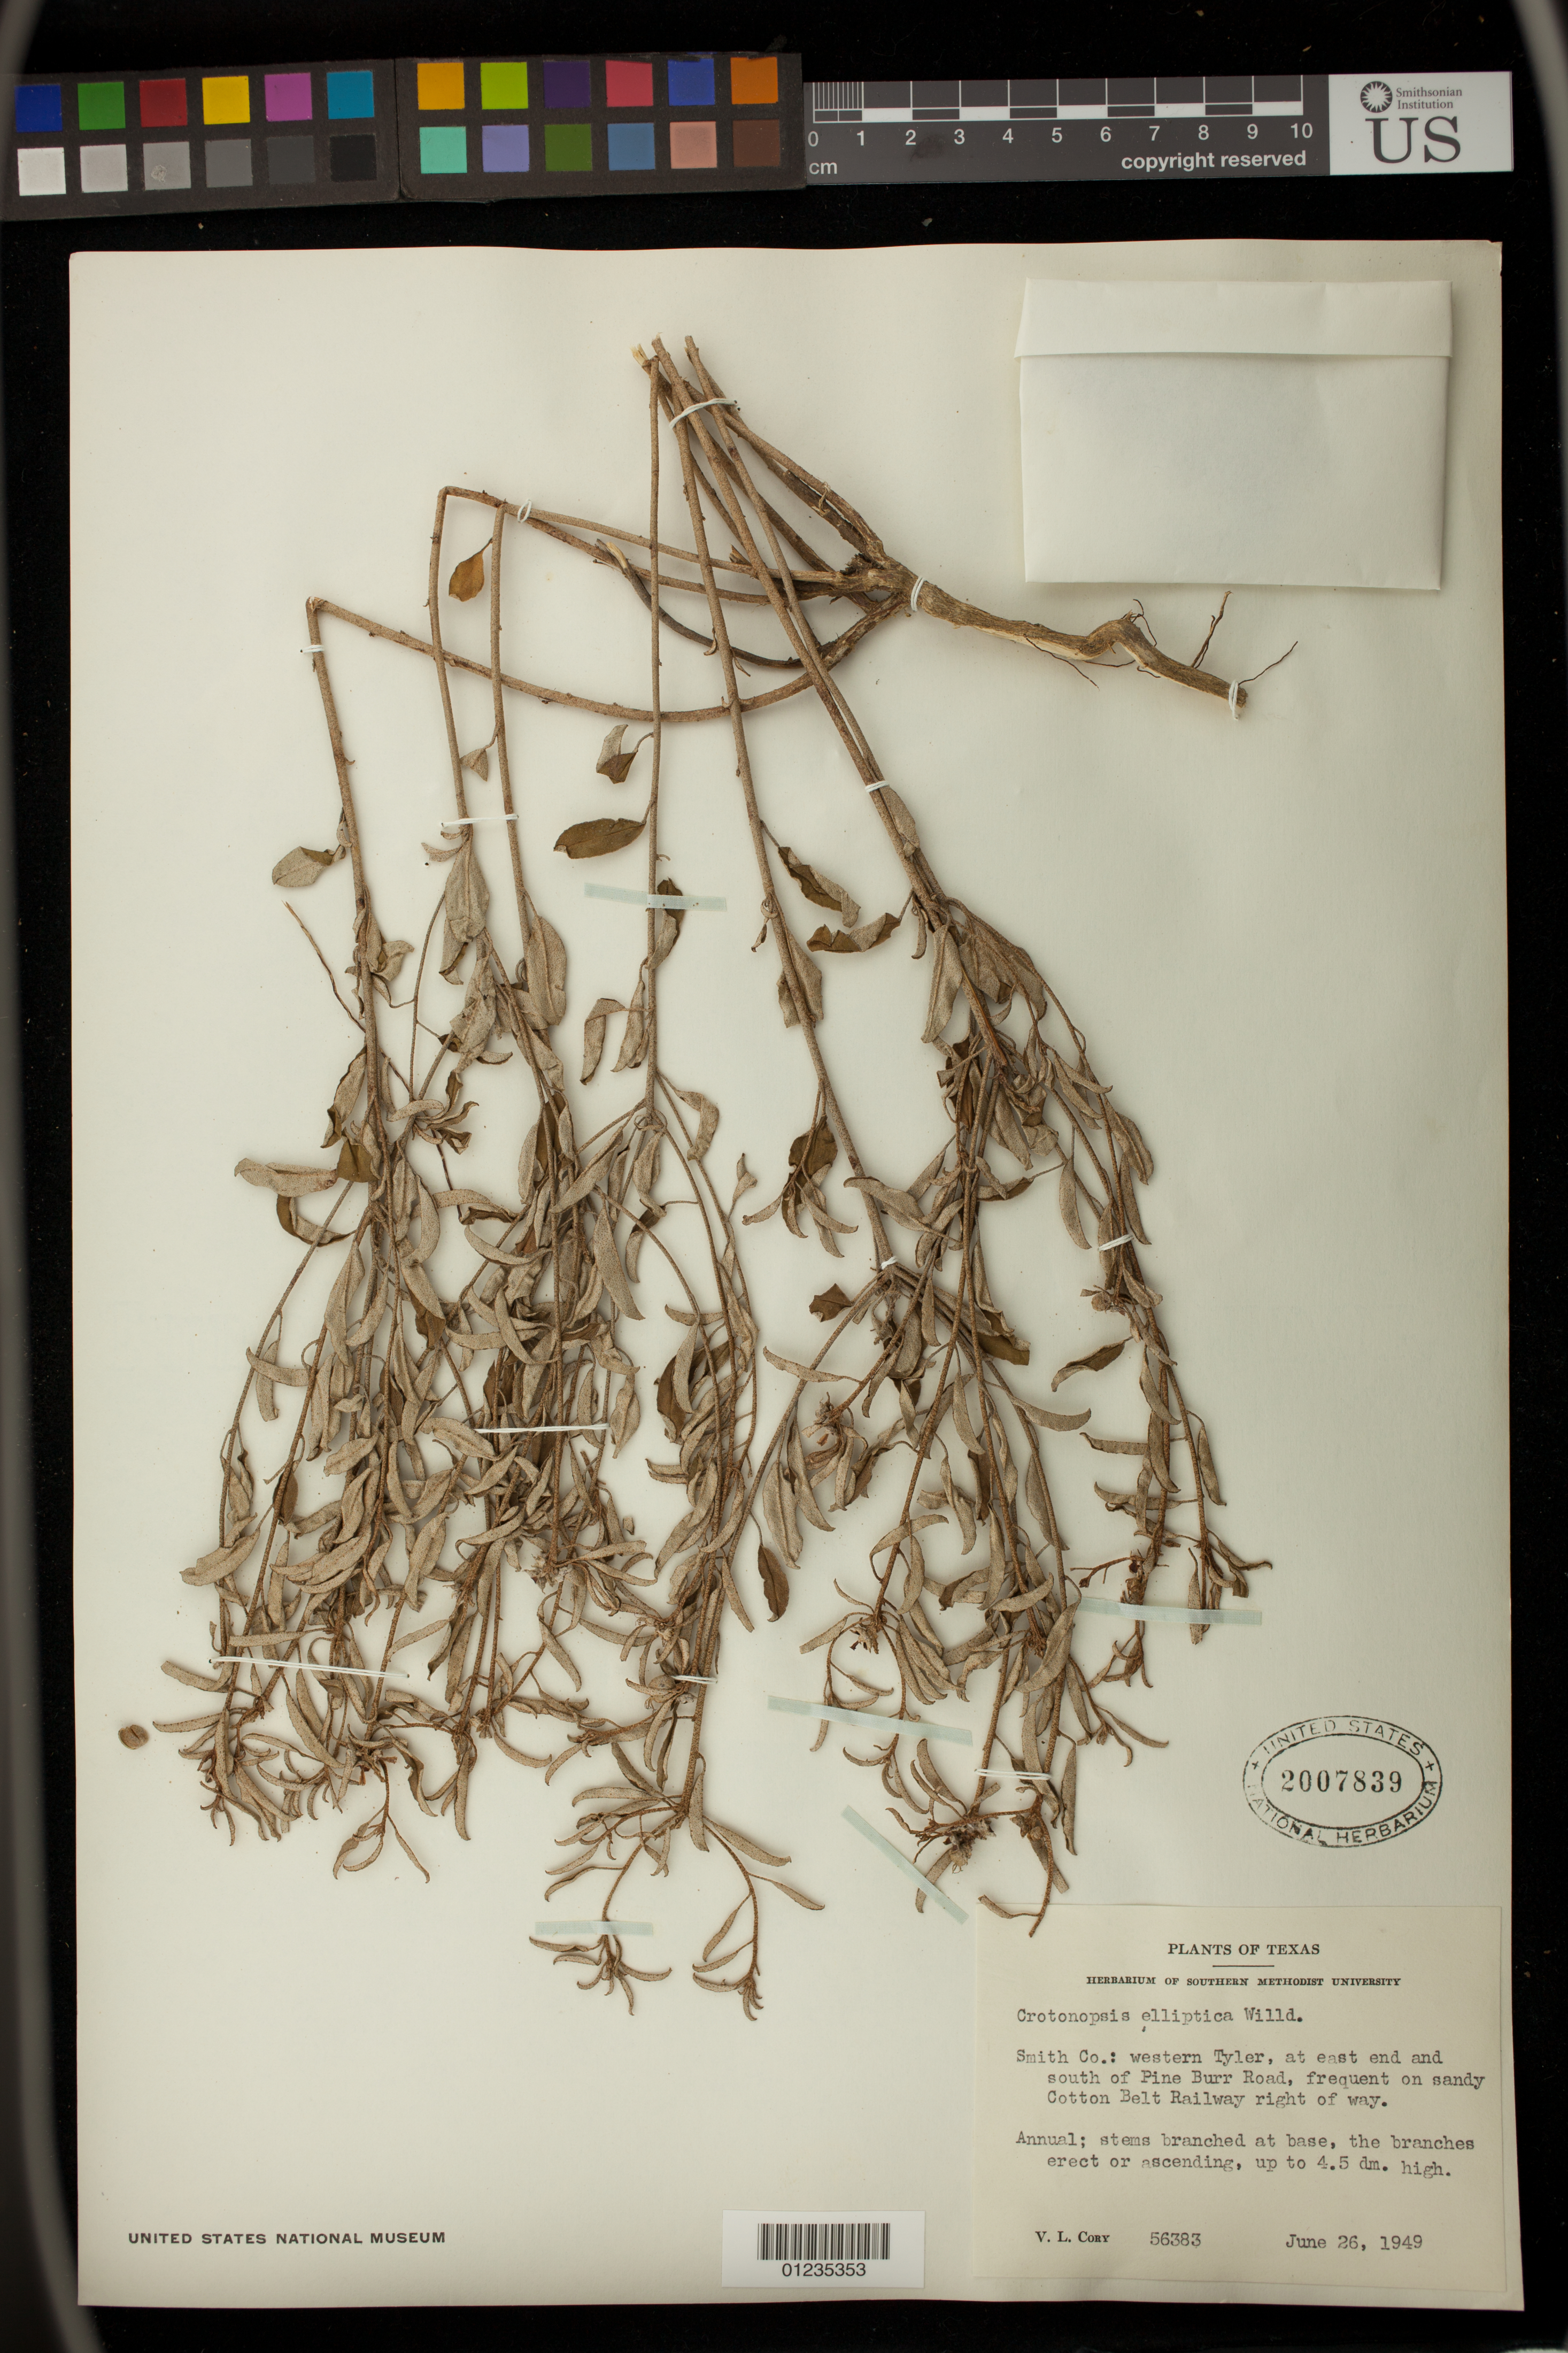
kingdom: Plantae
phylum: Tracheophyta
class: Magnoliopsida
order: Malpighiales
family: Euphorbiaceae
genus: Crotonopsis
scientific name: Crotonopsis elliptica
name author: Willd.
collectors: V. Cory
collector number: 56383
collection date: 1949-06-26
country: United States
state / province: Texas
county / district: Smith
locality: western Tyler, at east end and south of Pine Burr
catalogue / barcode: US 2007839